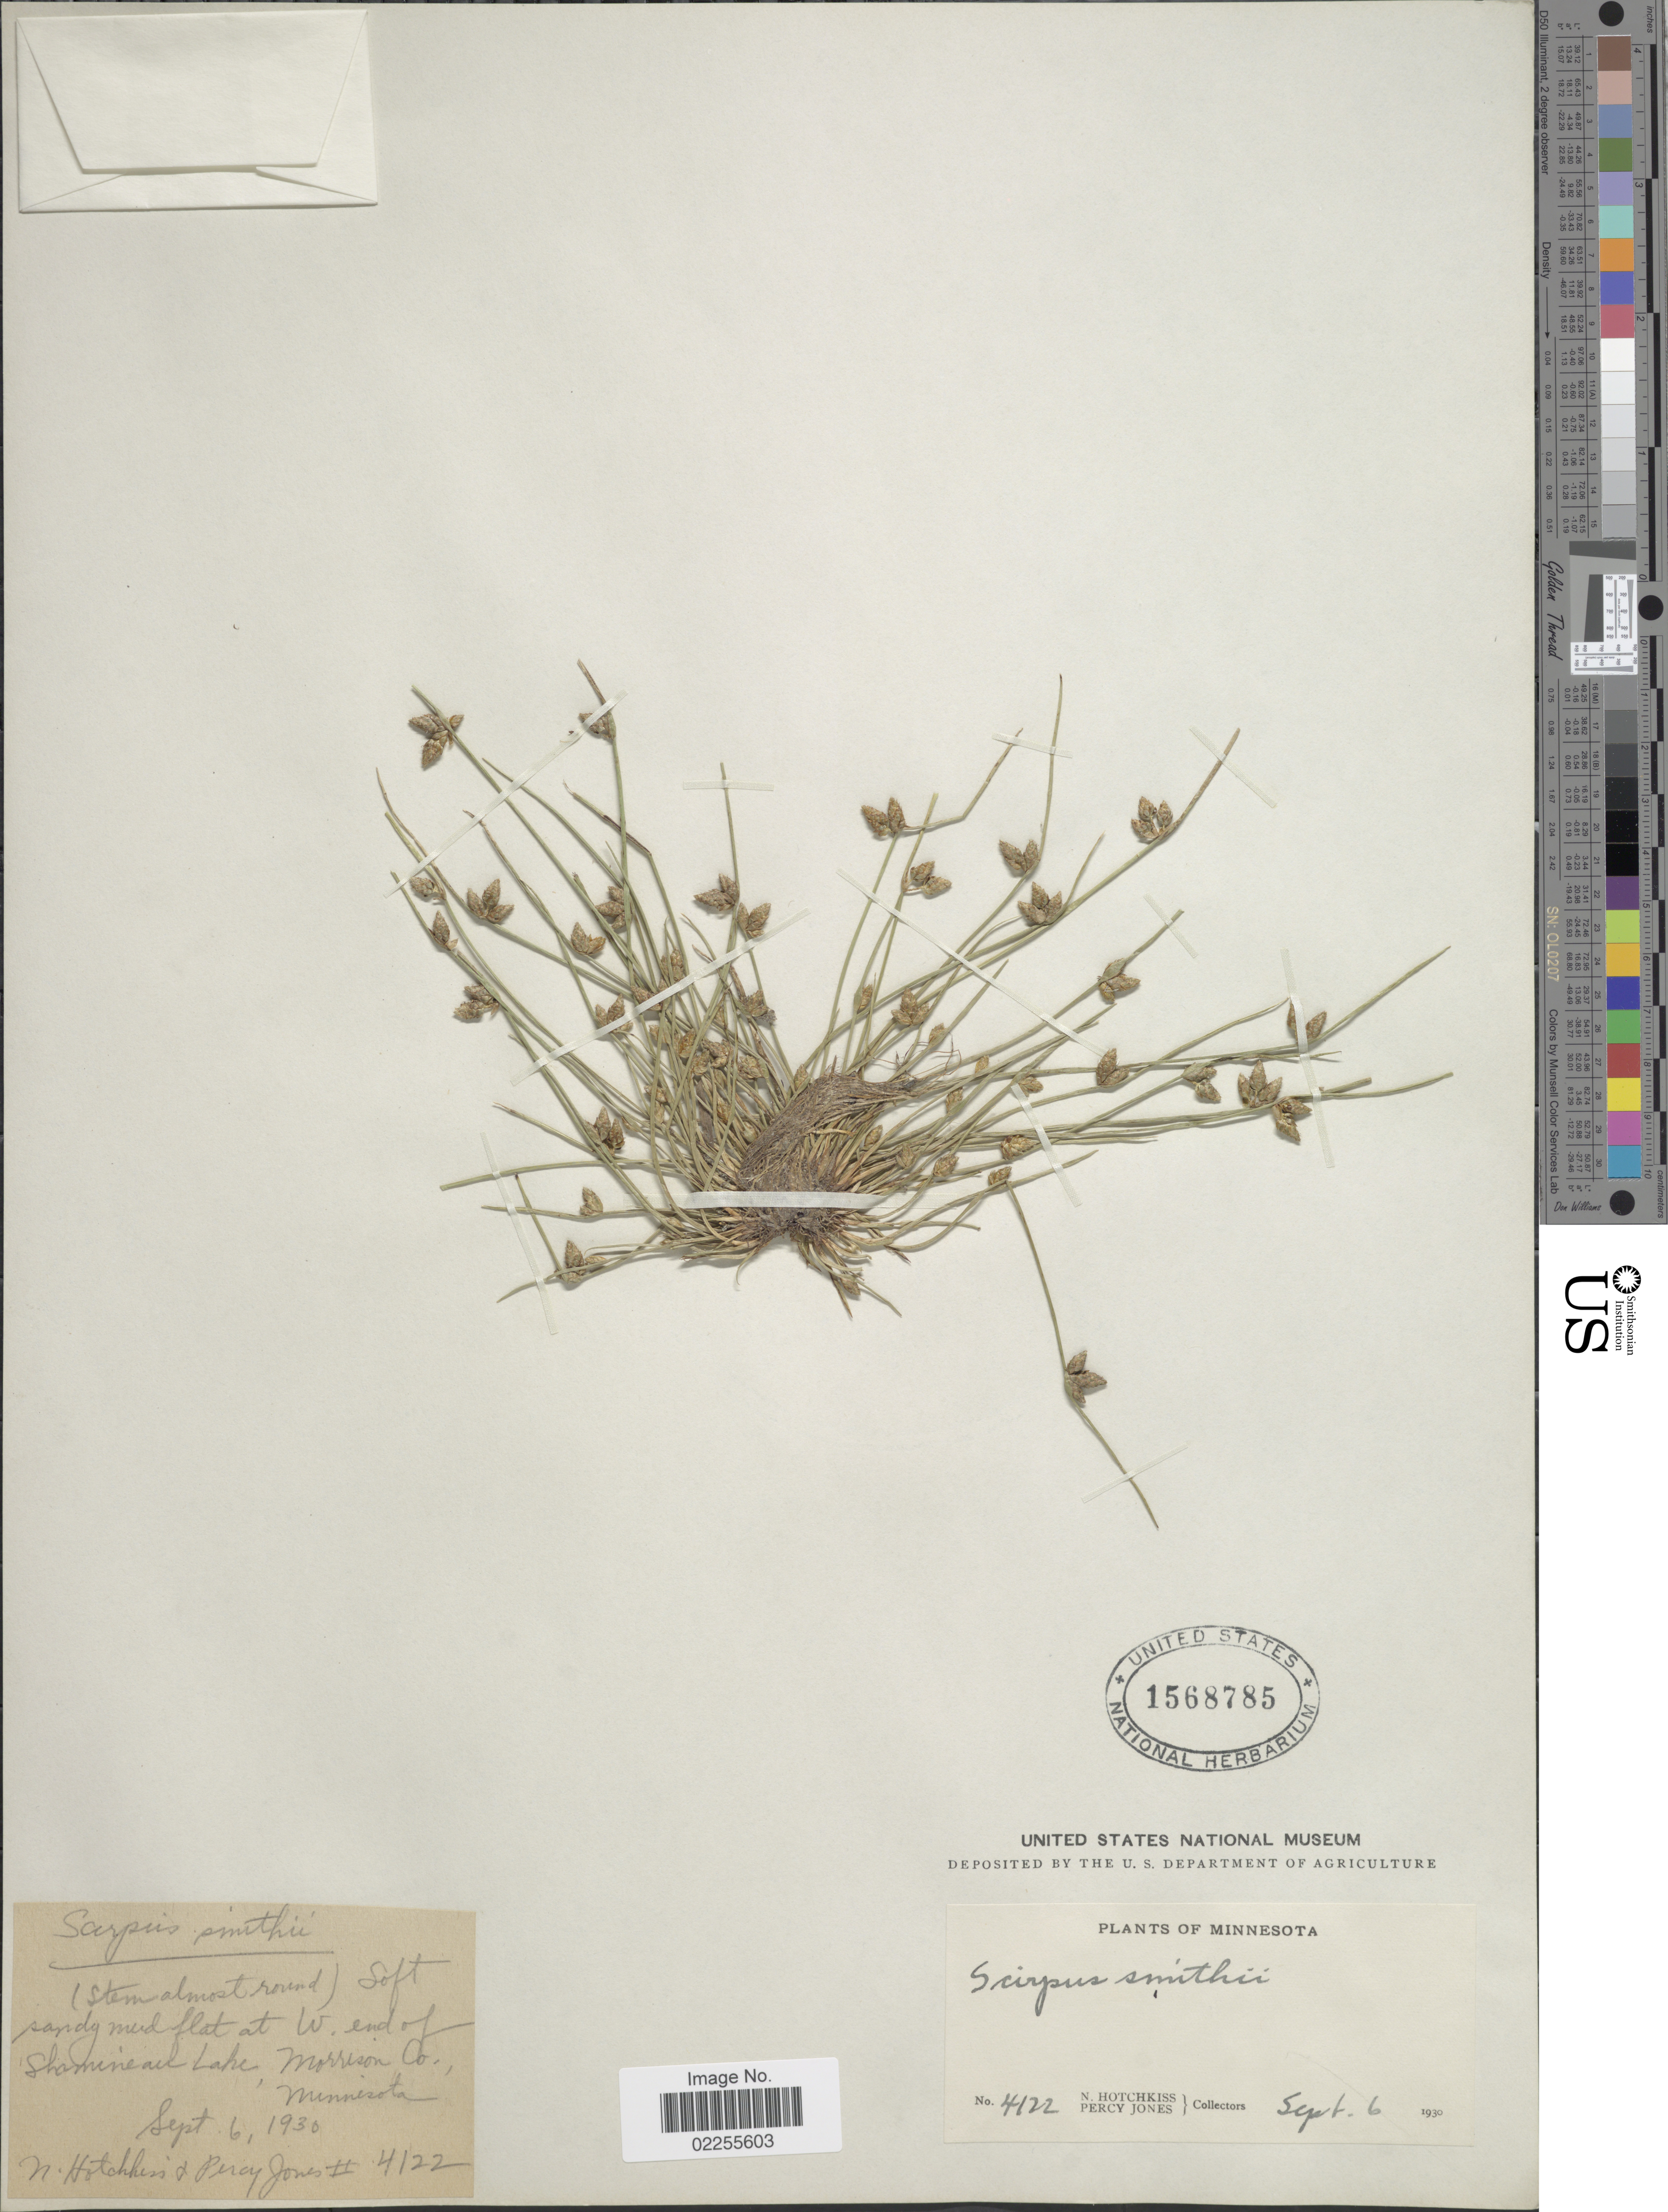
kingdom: Plantae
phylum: Tracheophyta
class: Liliopsida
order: Poales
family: Cyperaceae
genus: Schoenoplectus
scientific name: Schoenoplectus smithii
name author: (A. Gray) Soják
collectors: N. Hotchkiss & P. Jones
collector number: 4122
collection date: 1930-09-06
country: United States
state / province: Minnesota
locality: Sandy mud flat at W. end of Shamineau Lake, Morrison Co.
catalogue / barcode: US 1568785